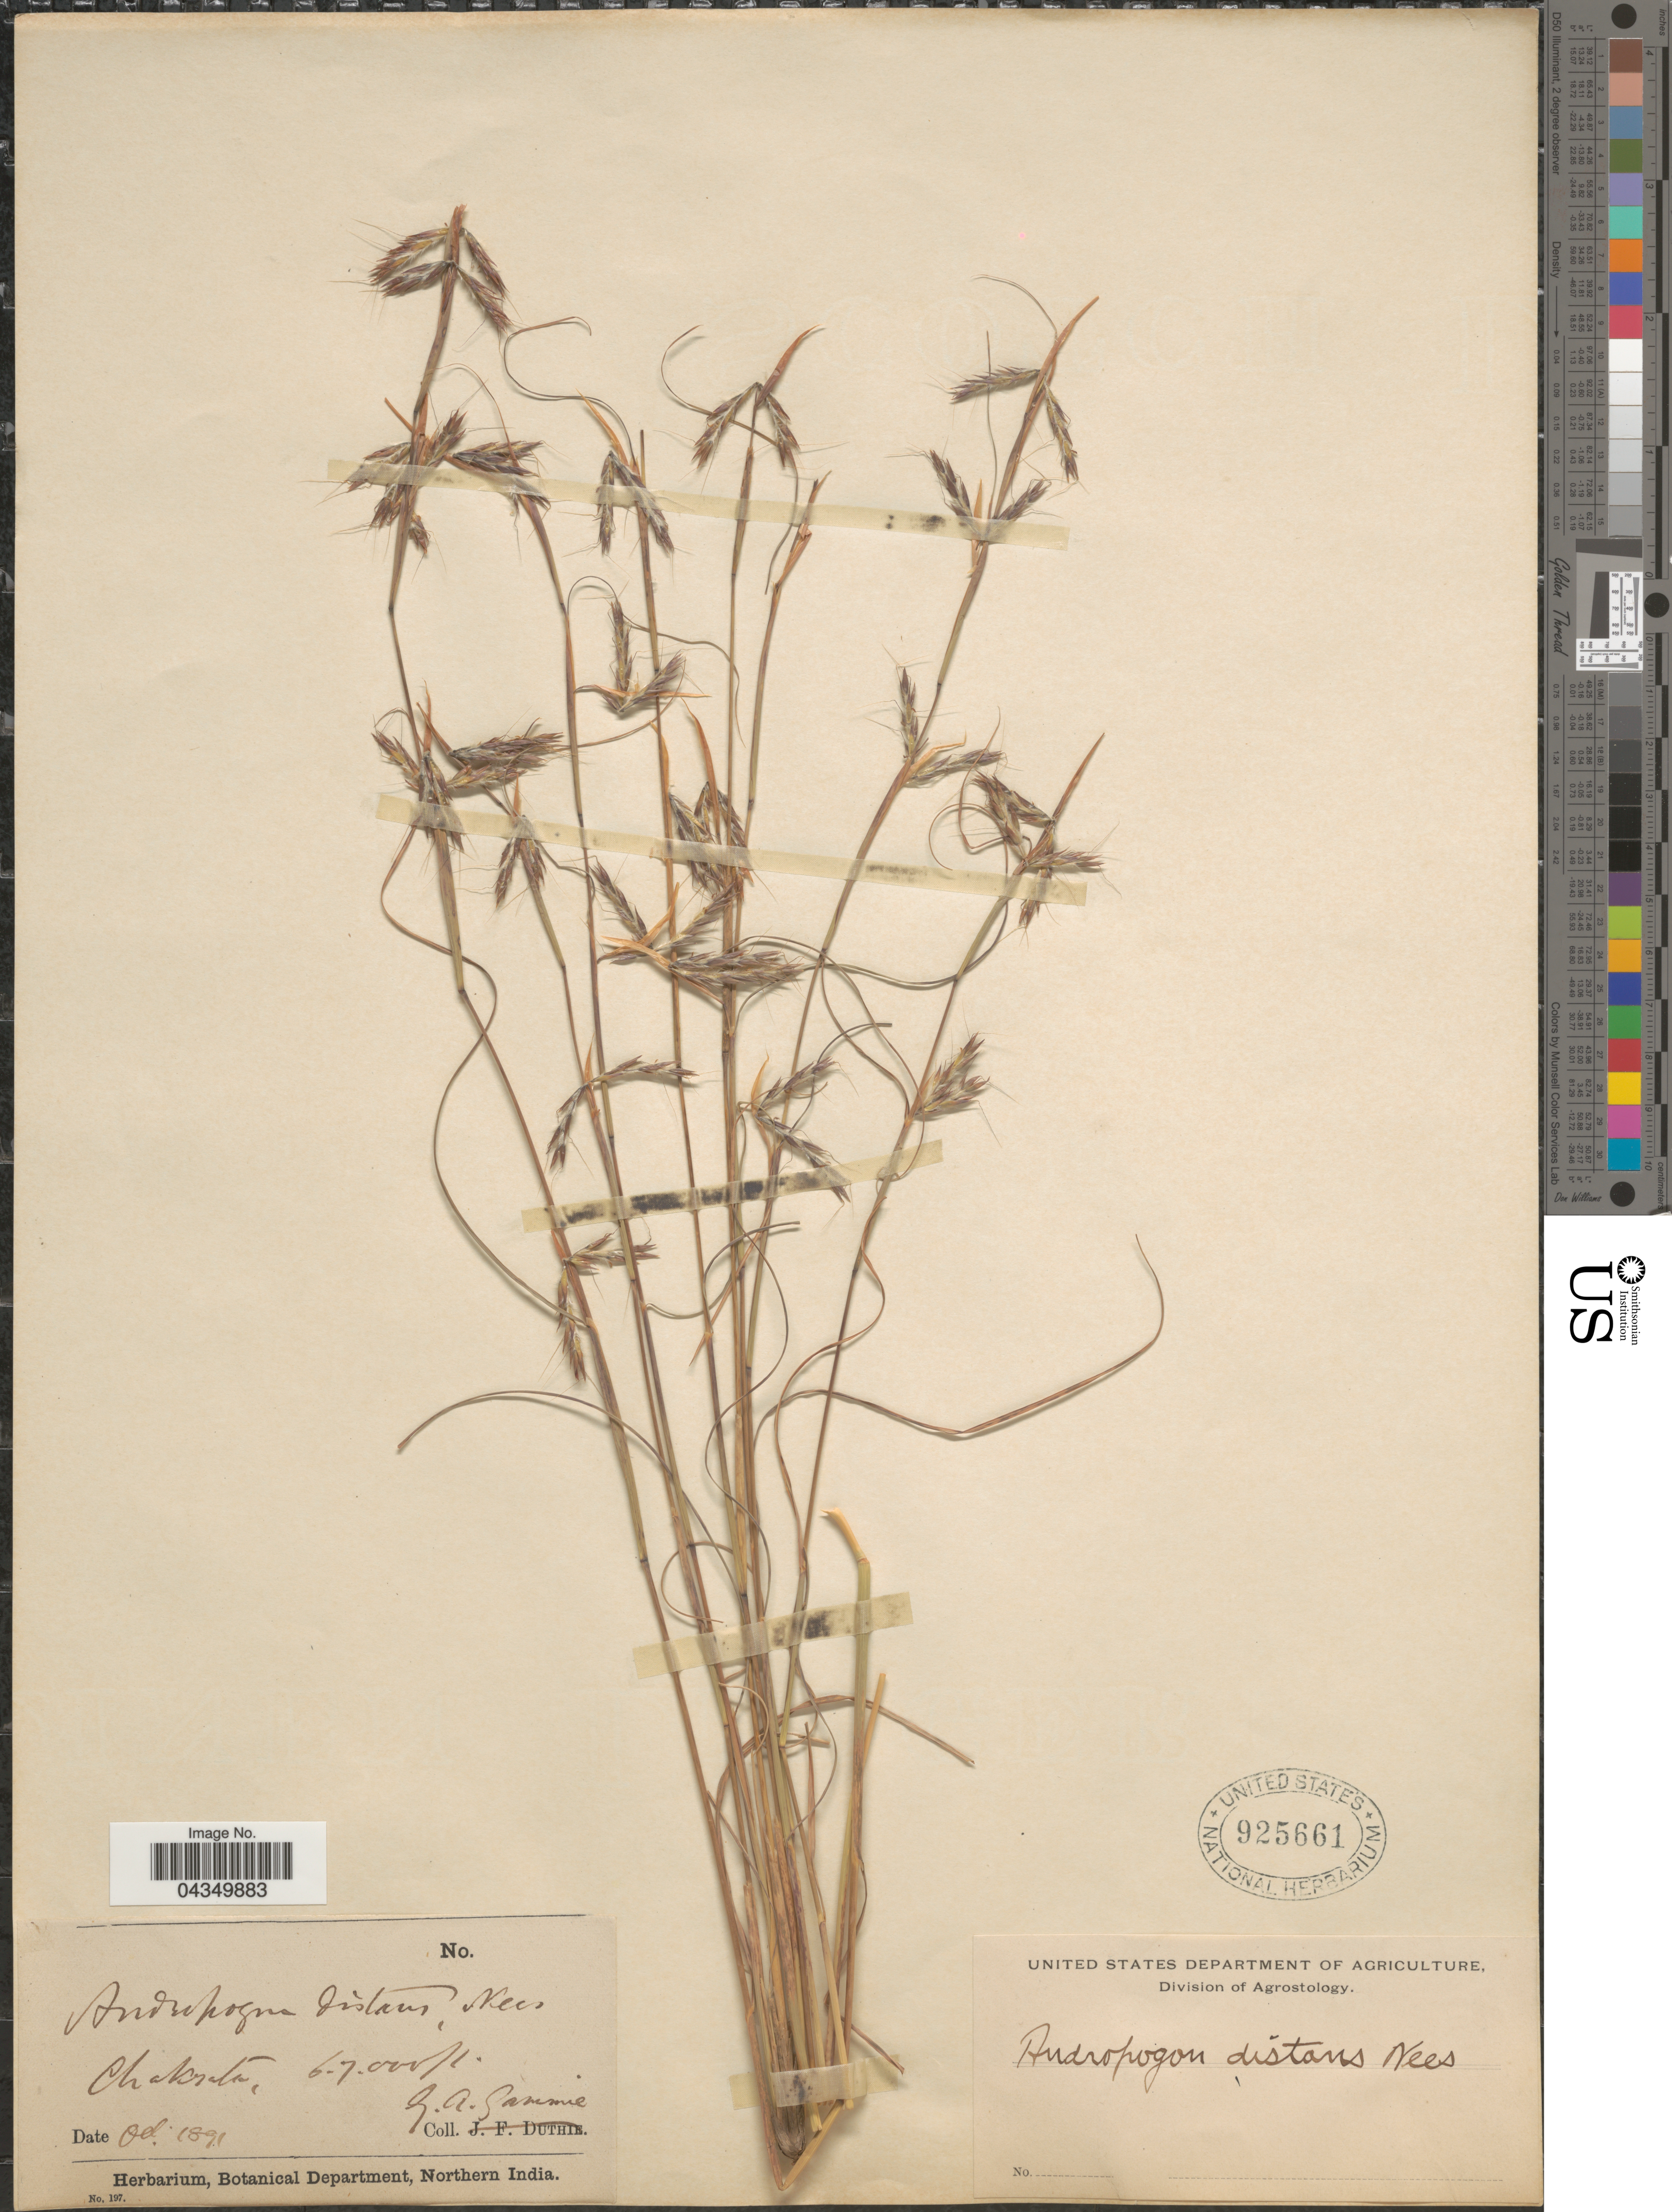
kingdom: Plantae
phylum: Tracheophyta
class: Liliopsida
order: Poales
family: Poaceae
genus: Cymbopogon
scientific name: Cymbopogon distans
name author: (Nees ex Steud.) Willd.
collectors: G. Gammie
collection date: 1891-10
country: India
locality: Chakrata.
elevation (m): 1829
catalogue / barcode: US 925661